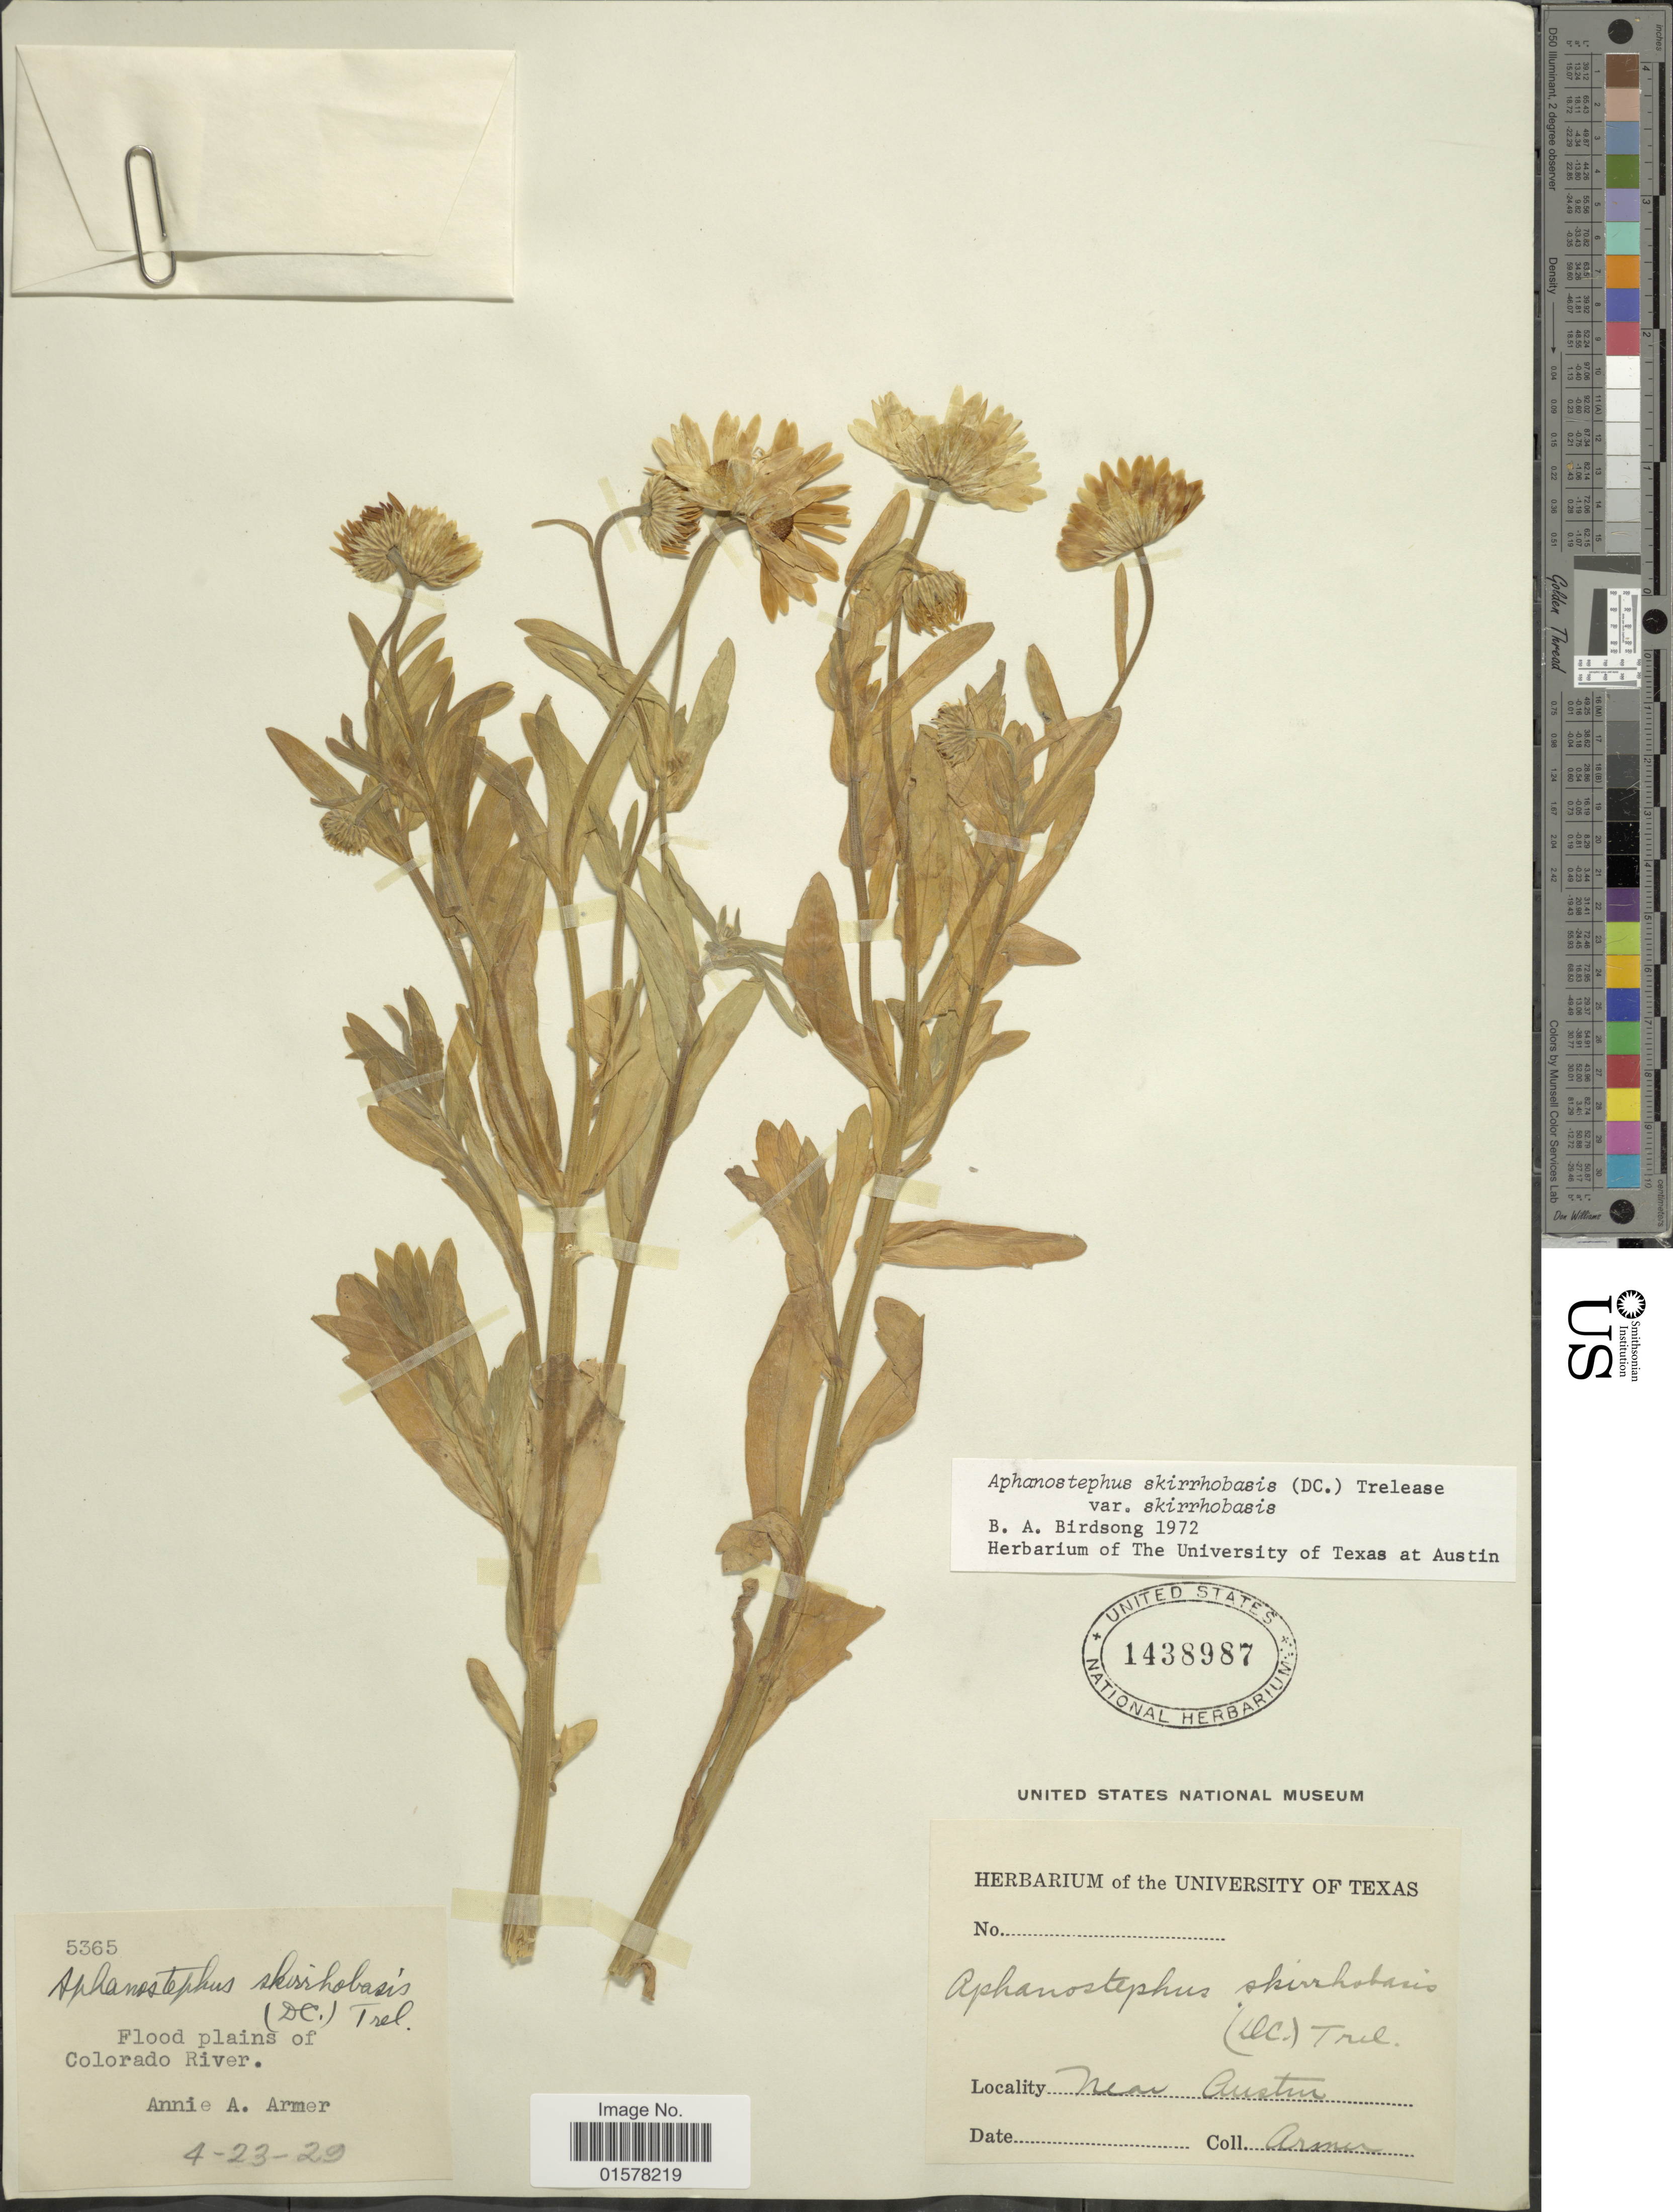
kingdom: Plantae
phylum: Tracheophyta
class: Magnoliopsida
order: Asterales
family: Asteraceae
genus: Aphanostephus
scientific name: Aphanostephus skirrhobasis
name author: (DC.) Trel. ex Coville & Branner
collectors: A. Armer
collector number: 5365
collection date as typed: Transcribed d/m/y: 23/4/29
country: United States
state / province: Texas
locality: Near Austin, Texas. Flood plains of Colorado River.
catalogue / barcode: US 1438987